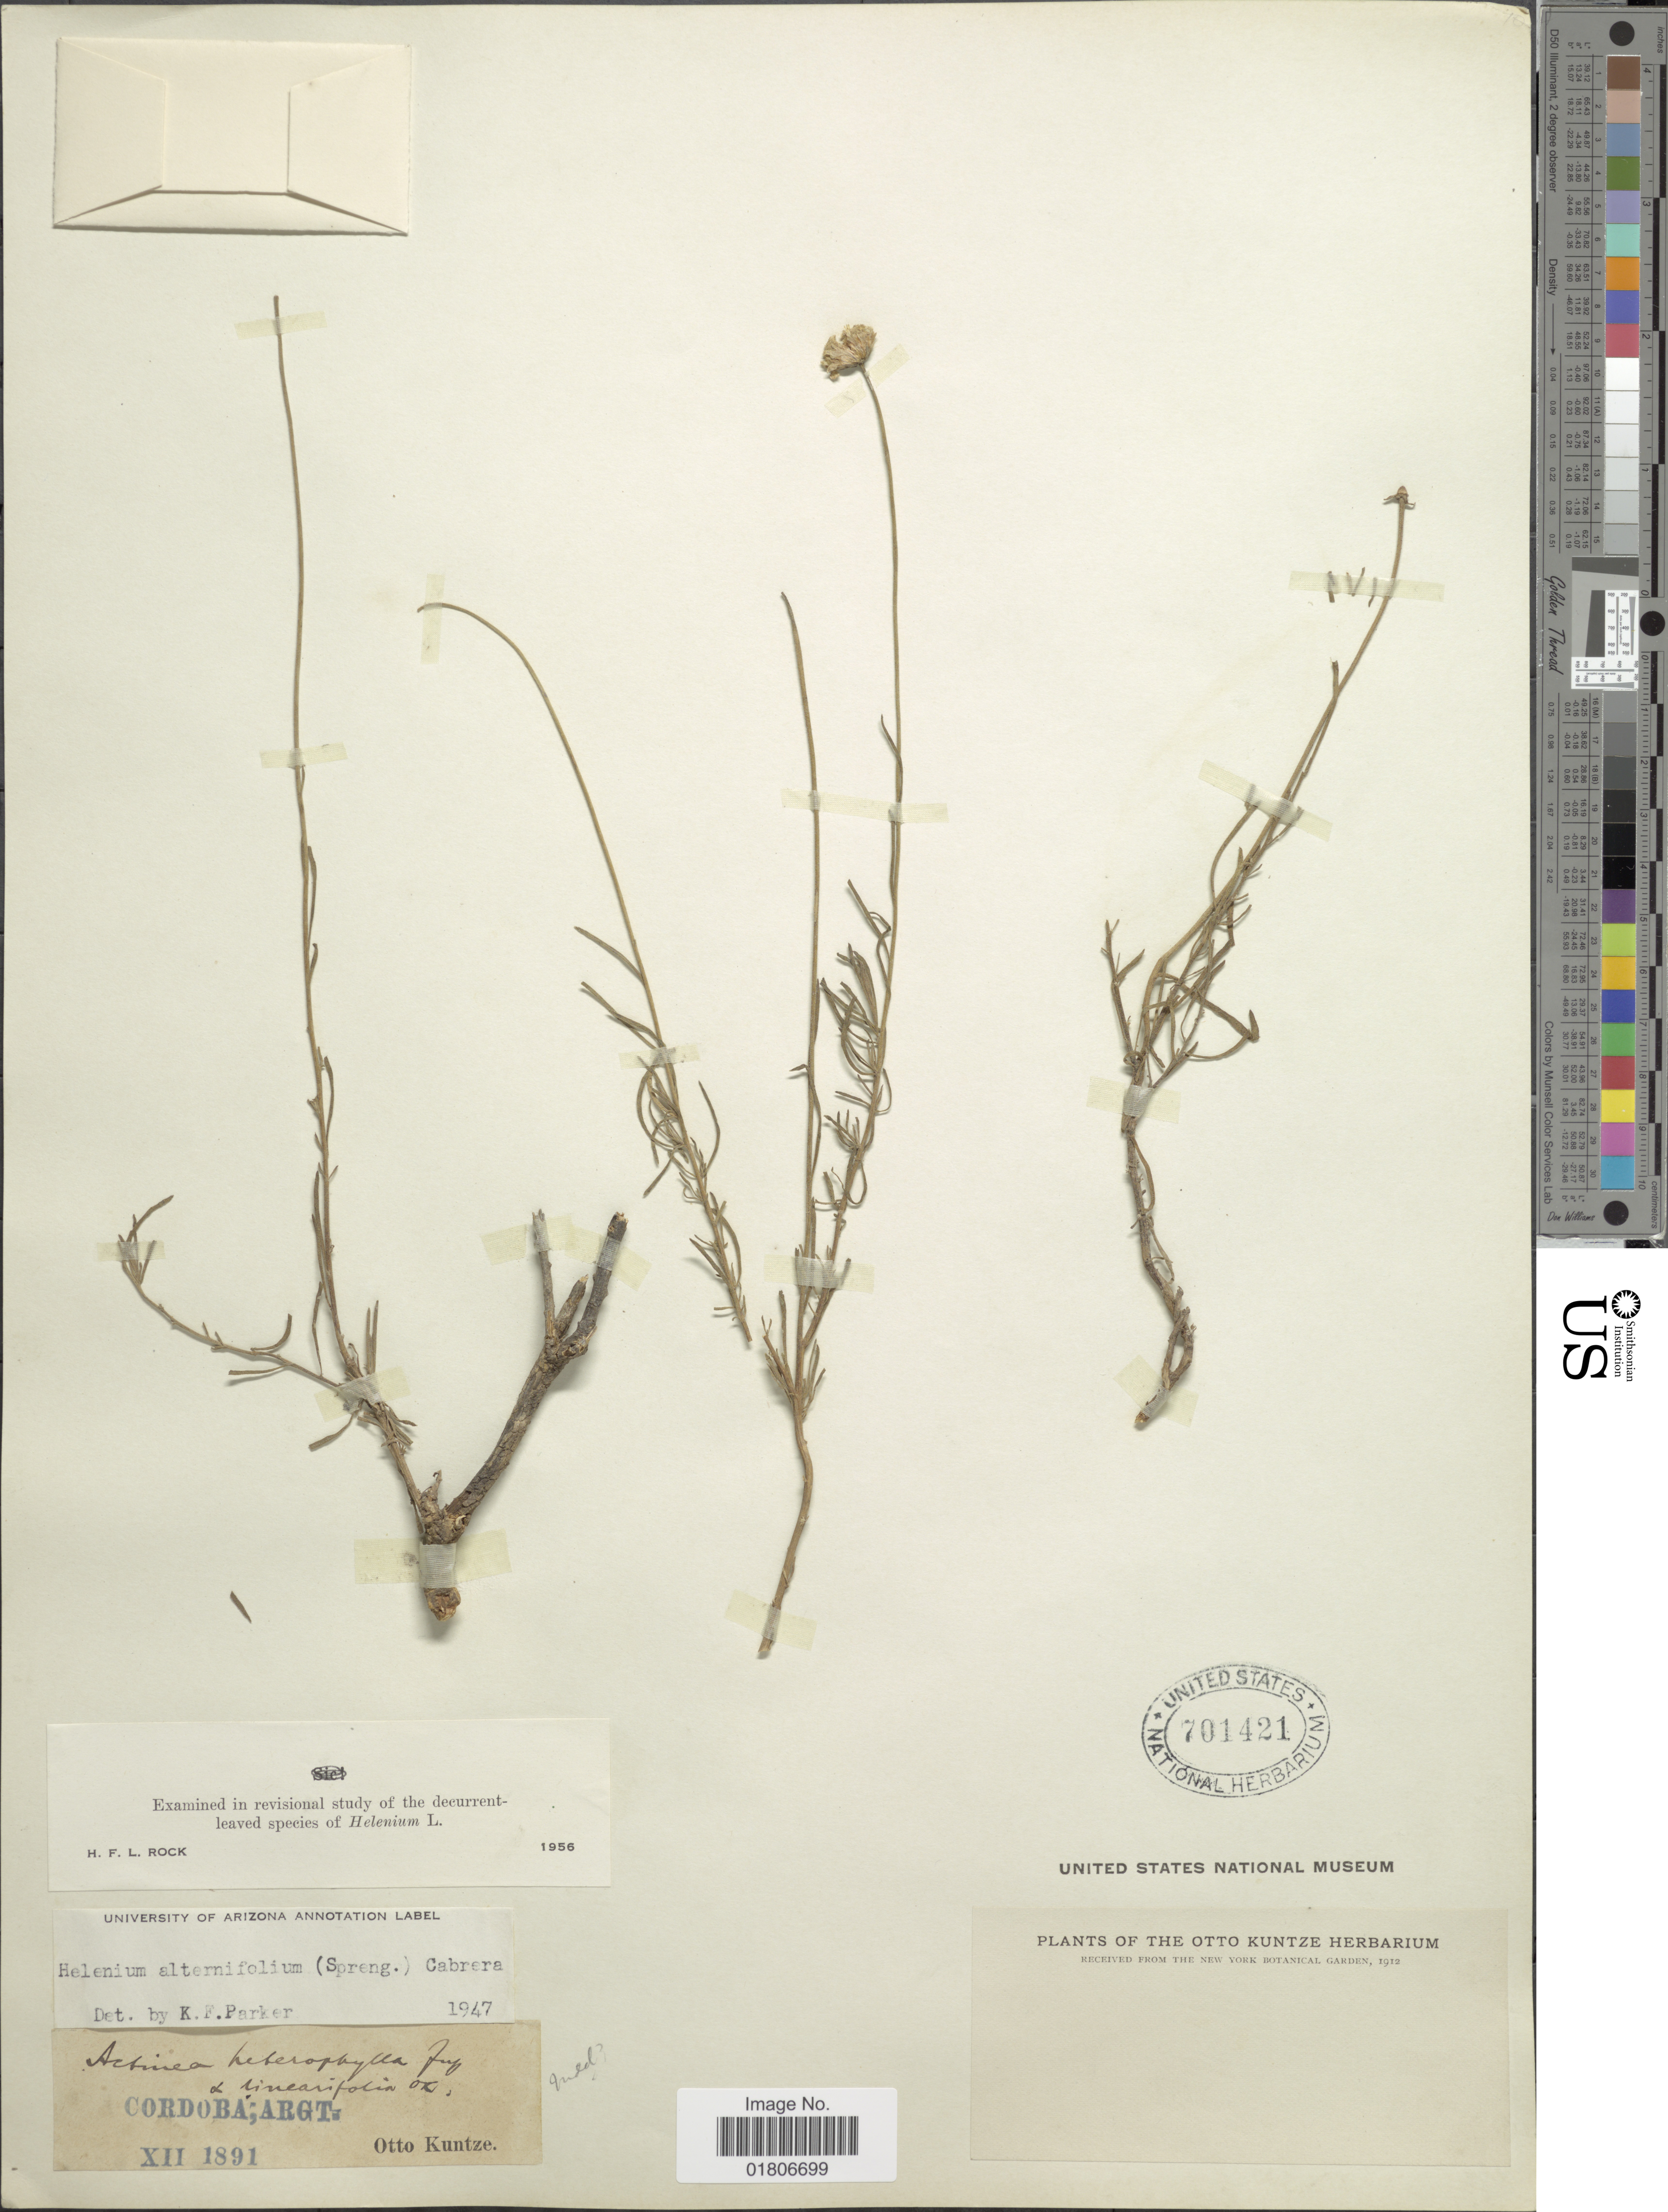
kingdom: Plantae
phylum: Tracheophyta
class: Magnoliopsida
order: Asterales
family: Asteraceae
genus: Helenium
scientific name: Helenium alternifolium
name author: (Spreng.) Cabrera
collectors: C.E.O. Kuntze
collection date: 1891-12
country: Argentina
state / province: Cordoba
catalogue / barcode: US 701421